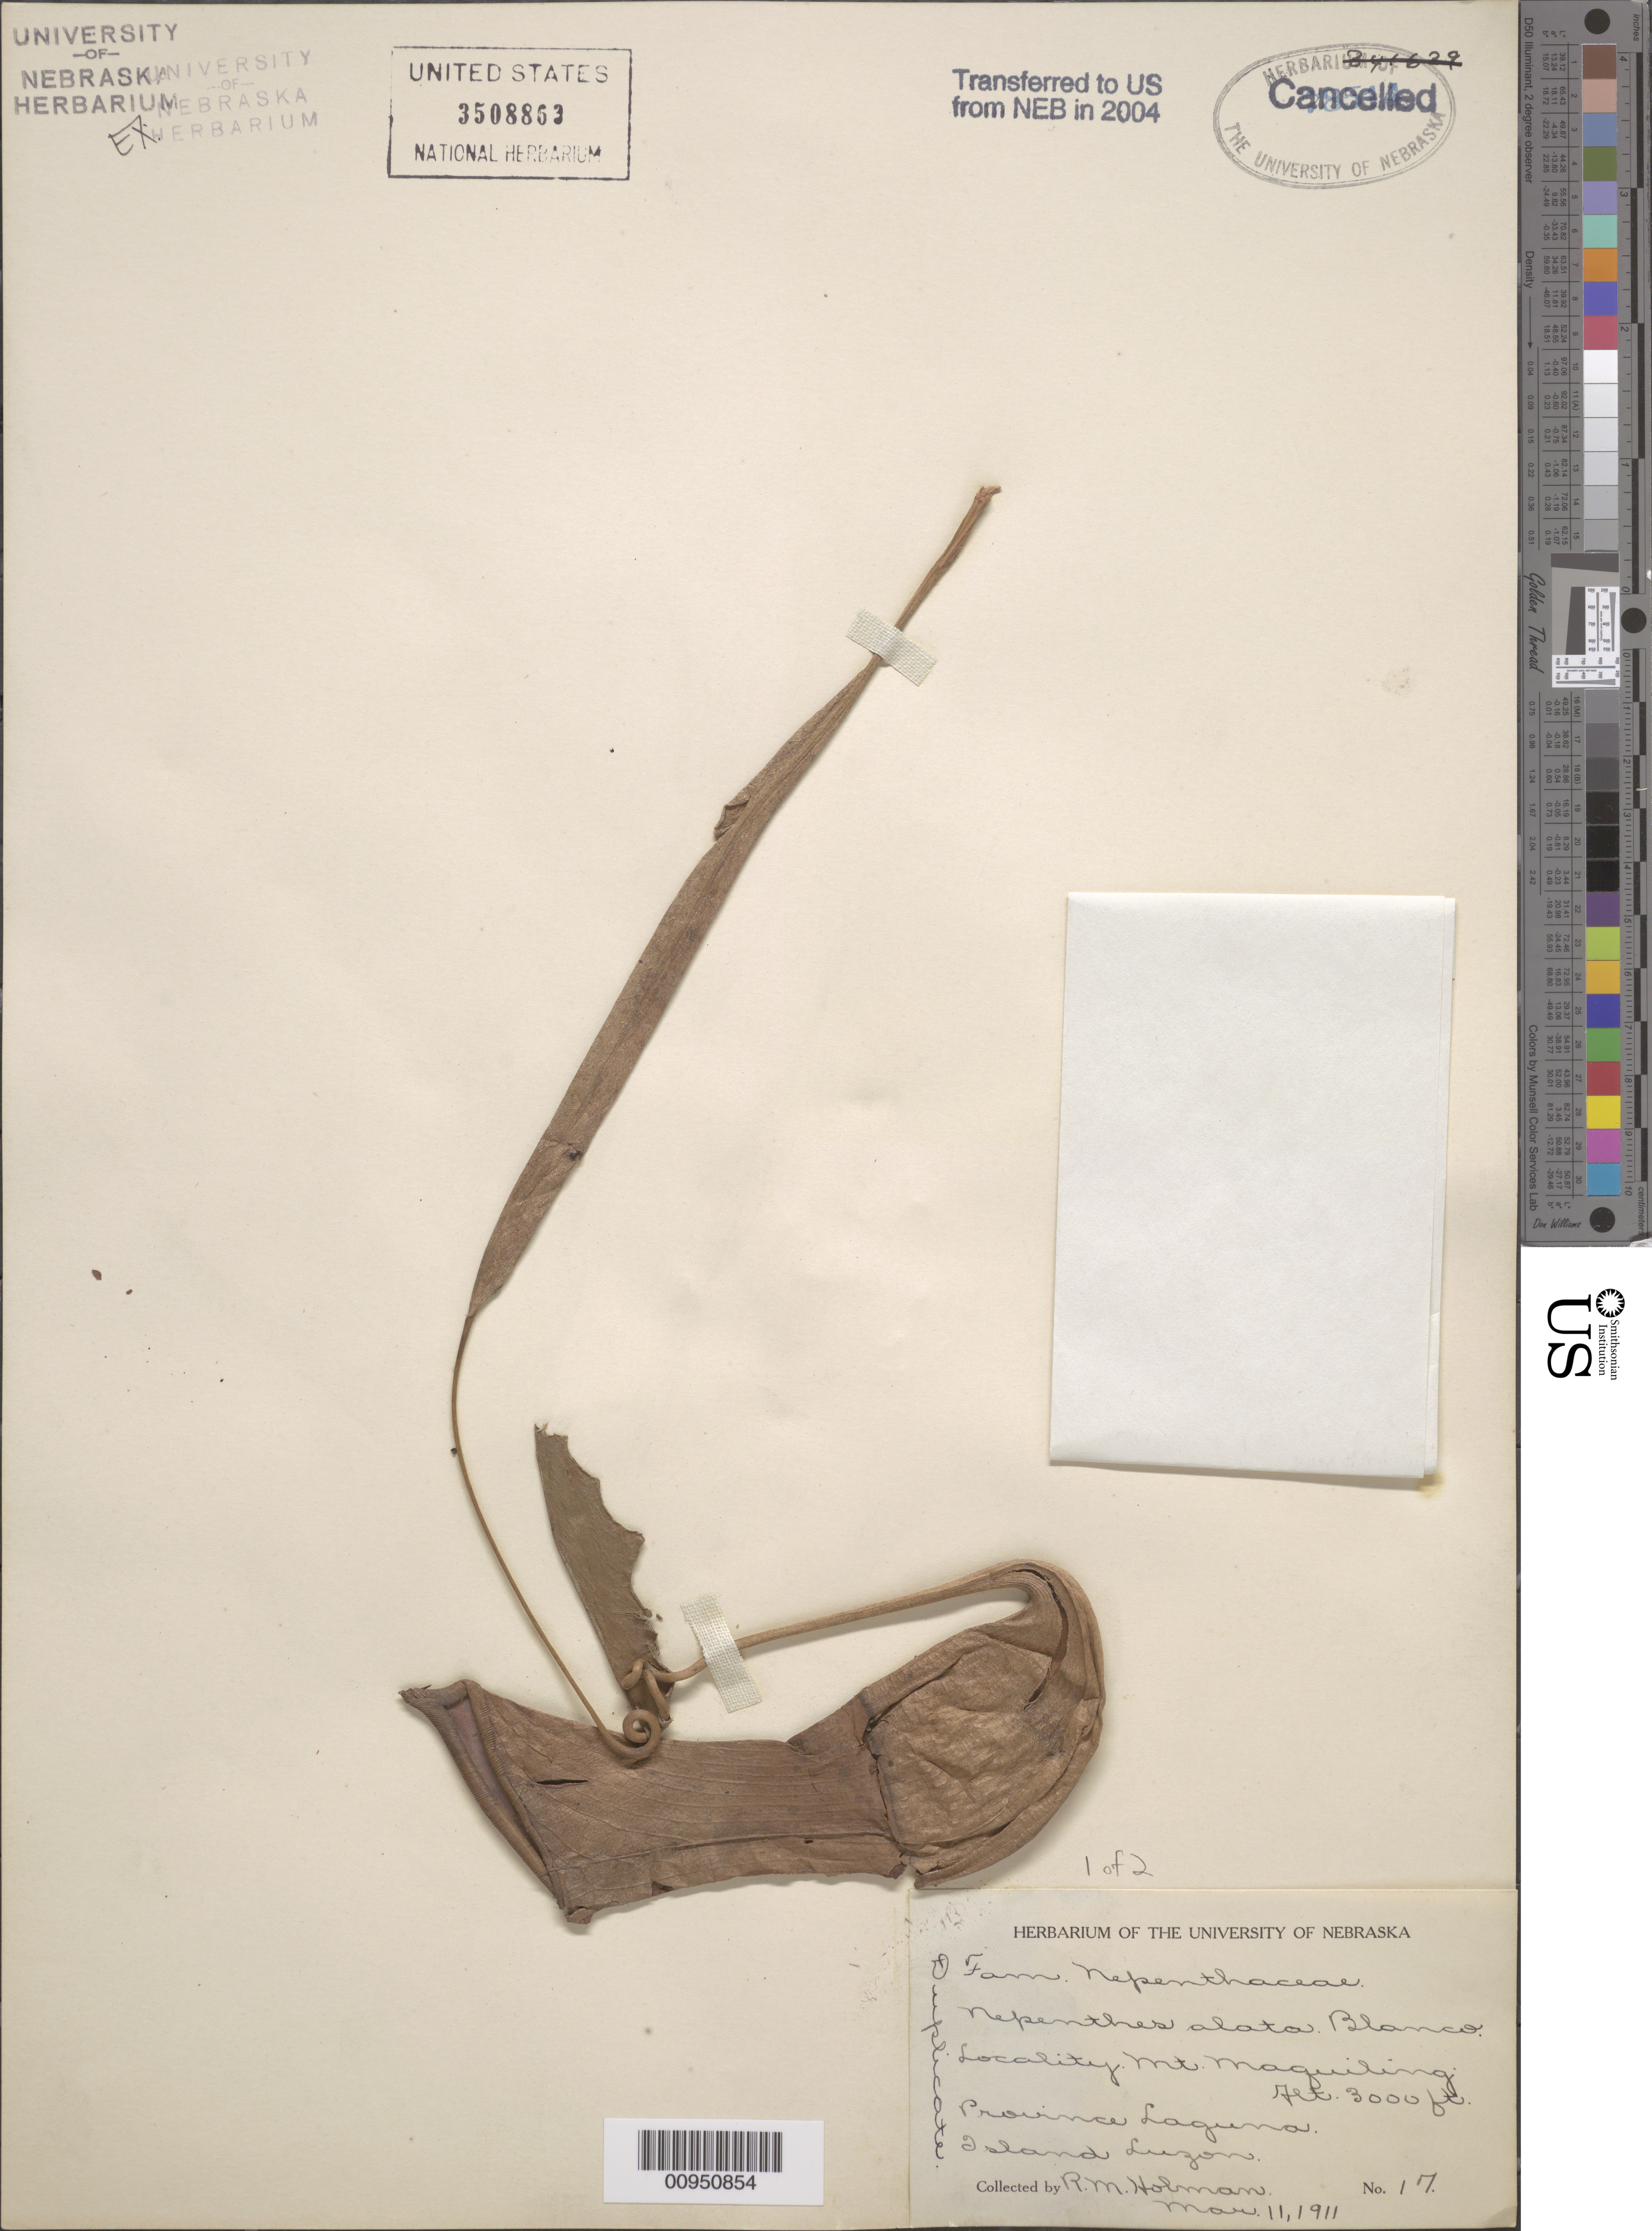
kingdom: Plantae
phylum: Tracheophyta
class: Magnoliopsida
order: Caryophyllales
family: Nepenthaceae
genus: Nepenthes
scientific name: Nepenthes alata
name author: Blanco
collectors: R. Holman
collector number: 17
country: Philippines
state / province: Calabarzon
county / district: Laguna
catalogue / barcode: US 3508863